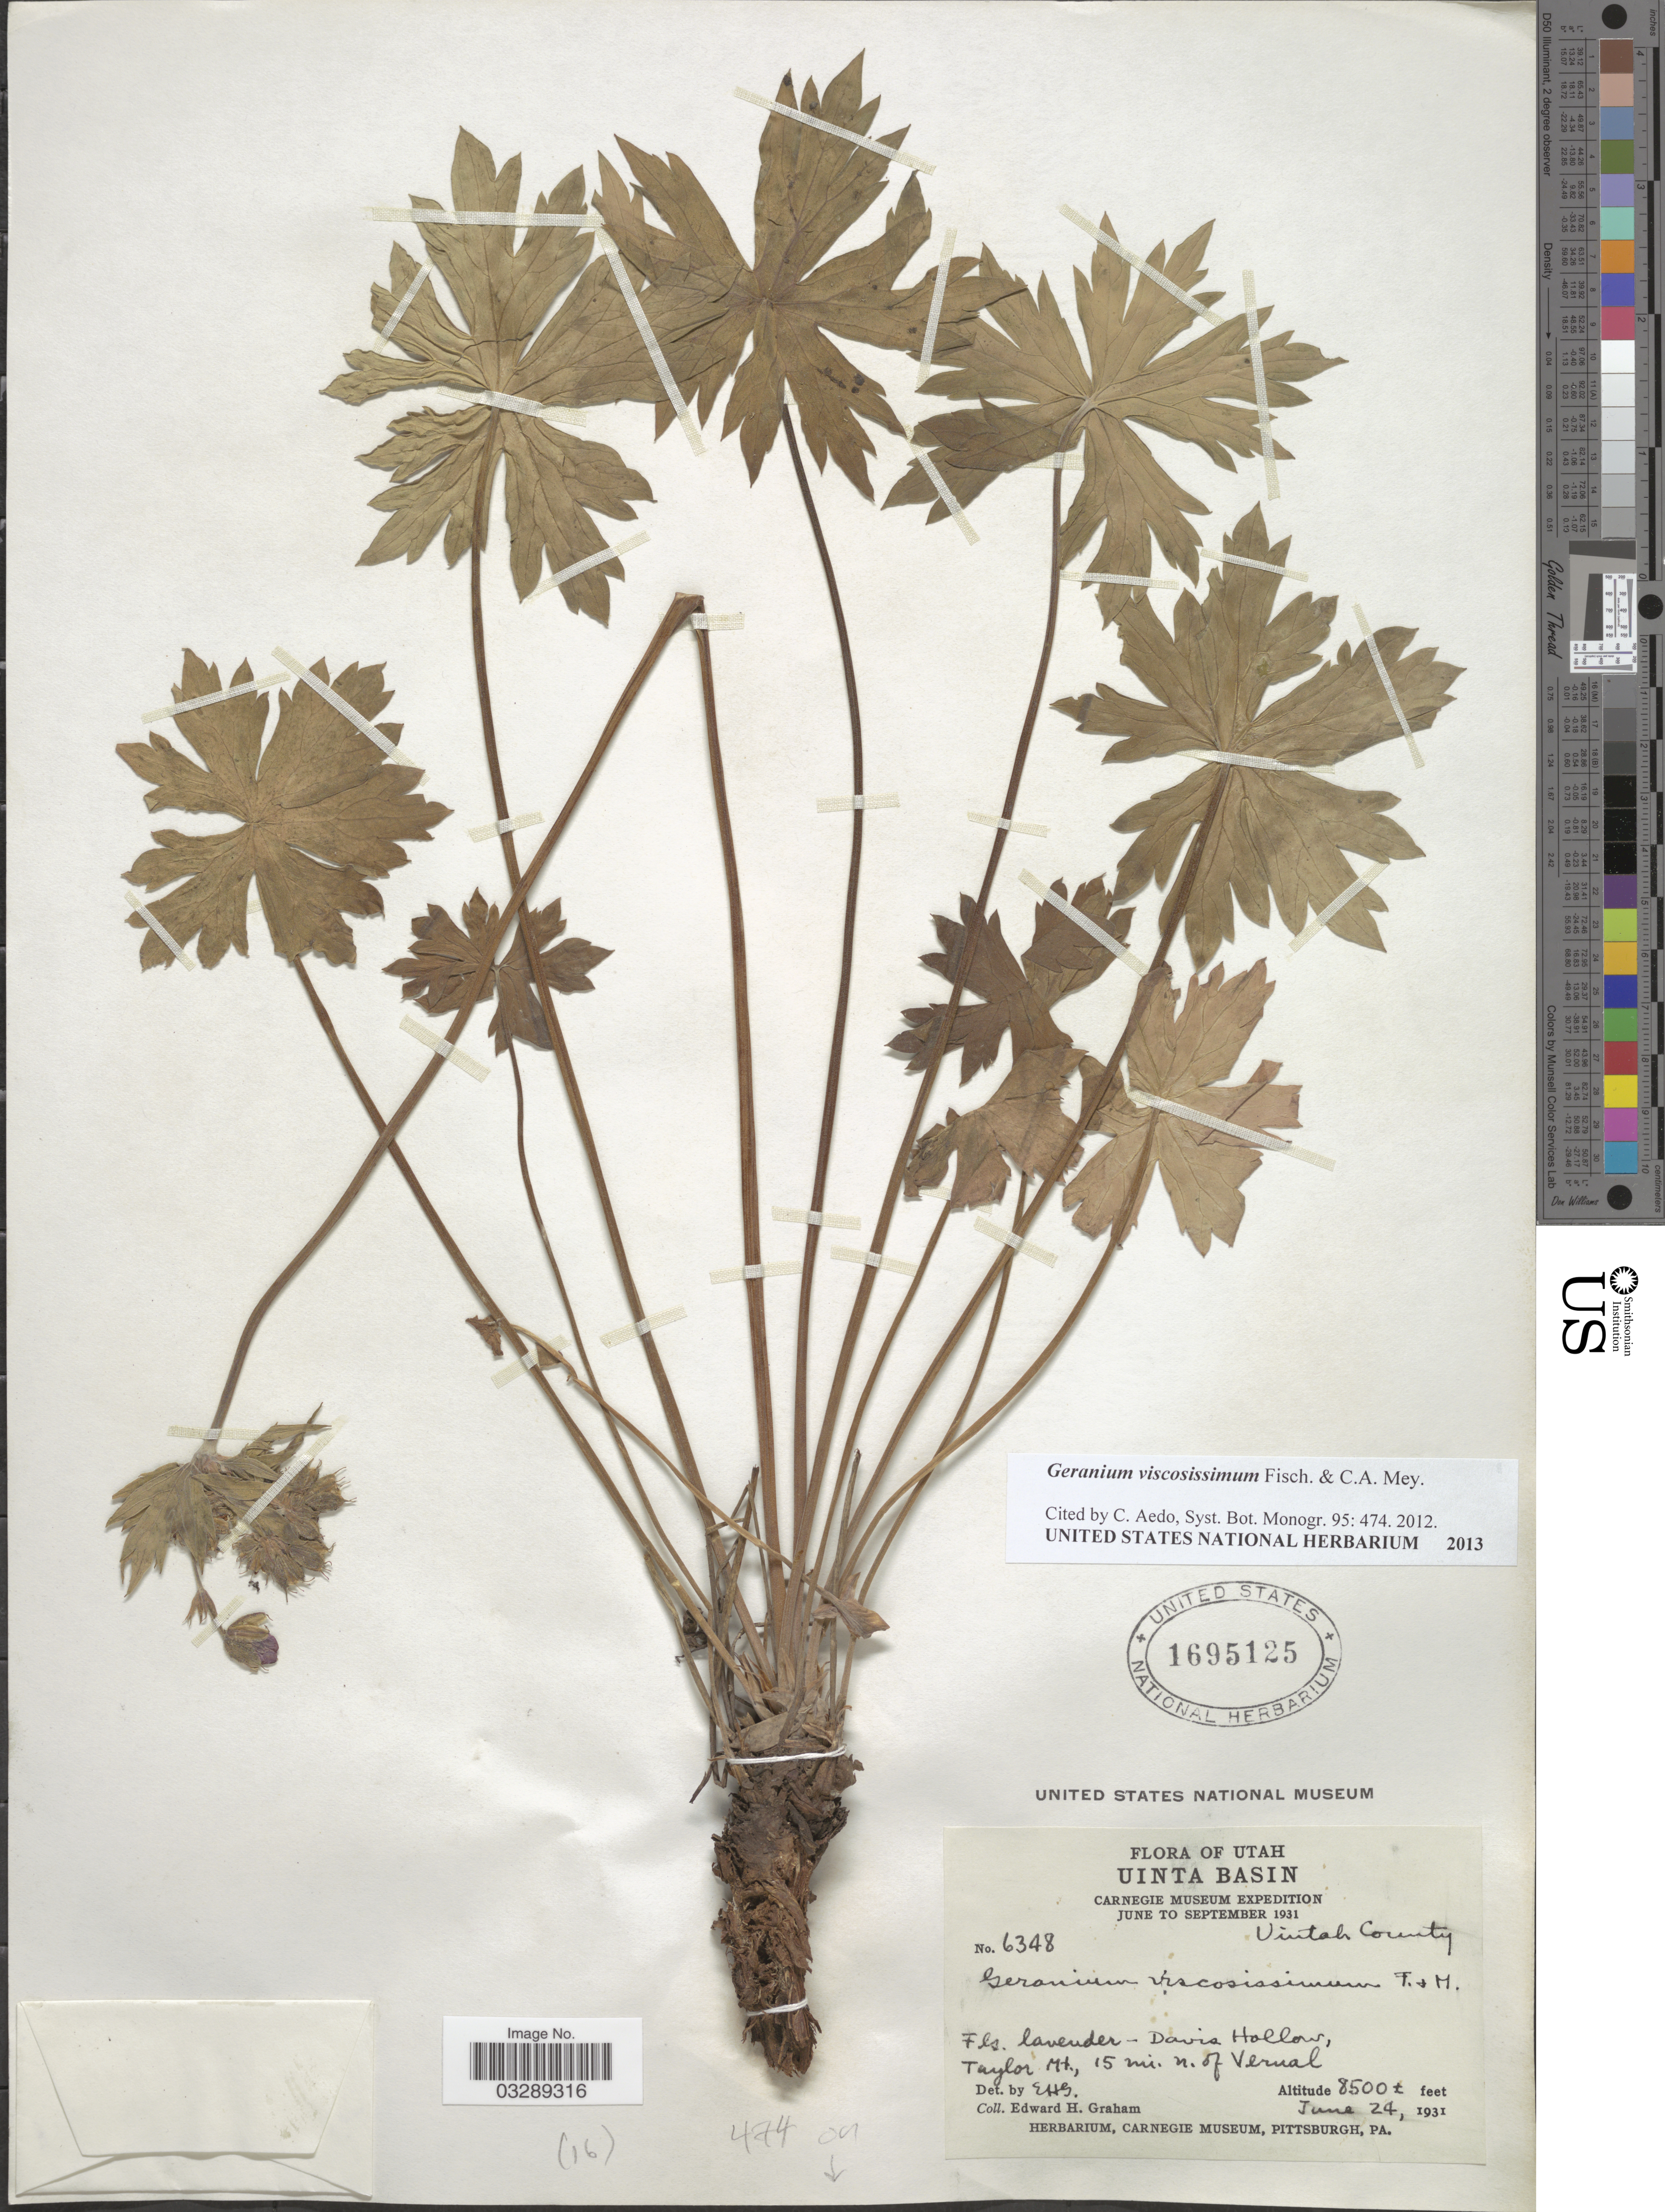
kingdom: Plantae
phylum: Tracheophyta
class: Magnoliopsida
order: Geraniales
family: Geraniaceae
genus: Geranium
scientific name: Geranium viscosissimum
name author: Fisch. & C.A. Mey.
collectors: E. Graham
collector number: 6348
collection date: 1931-06-24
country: United States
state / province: Utah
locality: Uinta Basin, Davis Hollow, Taylor Mt., 15 mi. n. of Vernal.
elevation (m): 2591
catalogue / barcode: US 1695125